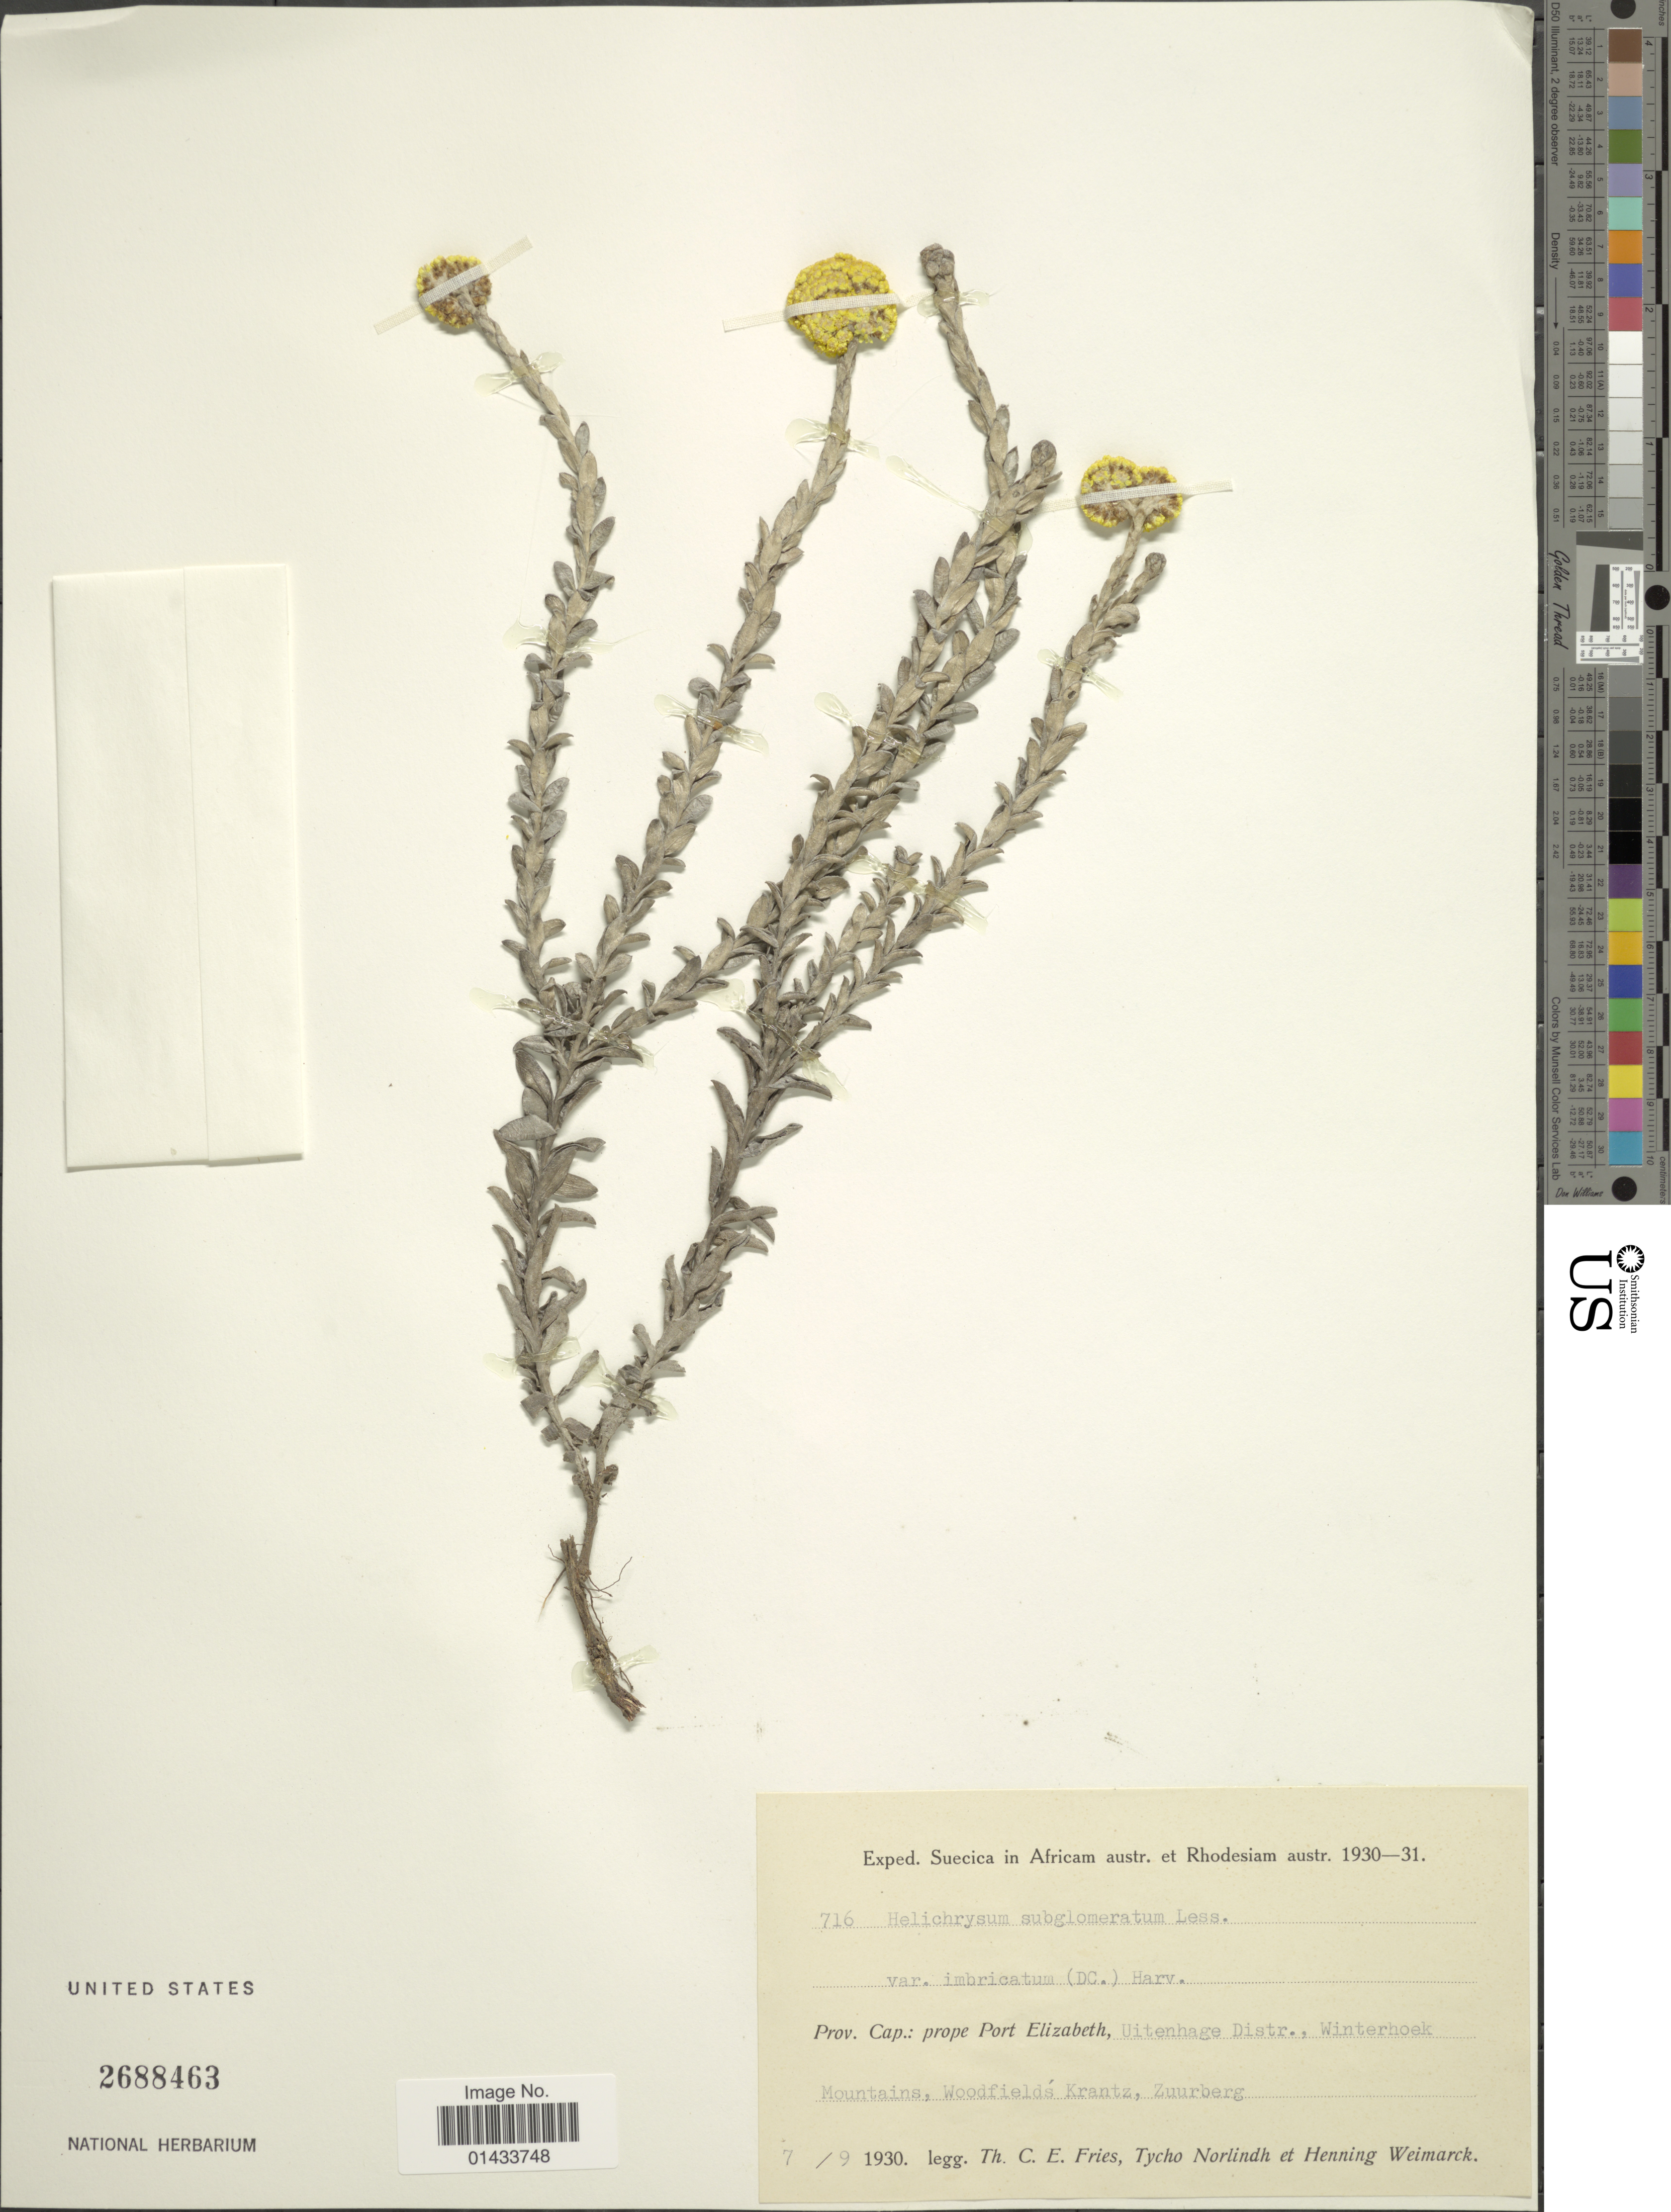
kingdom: Plantae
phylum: Tracheophyta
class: Magnoliopsida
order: Asterales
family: Asteraceae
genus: Helichrysum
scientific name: Helichrysum subglomeratum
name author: Less.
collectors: T. C. E. Fries, N. T. Norlindh & A. H. Weimarck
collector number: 716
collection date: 1930-09-07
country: South Africa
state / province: Eastern Cape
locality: Prov. Cap.: prope Port Elizabeth, Uitenhage Distr., Winterhoek Mountains, Woodfields Krantz, Zuurberg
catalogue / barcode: US 2688463